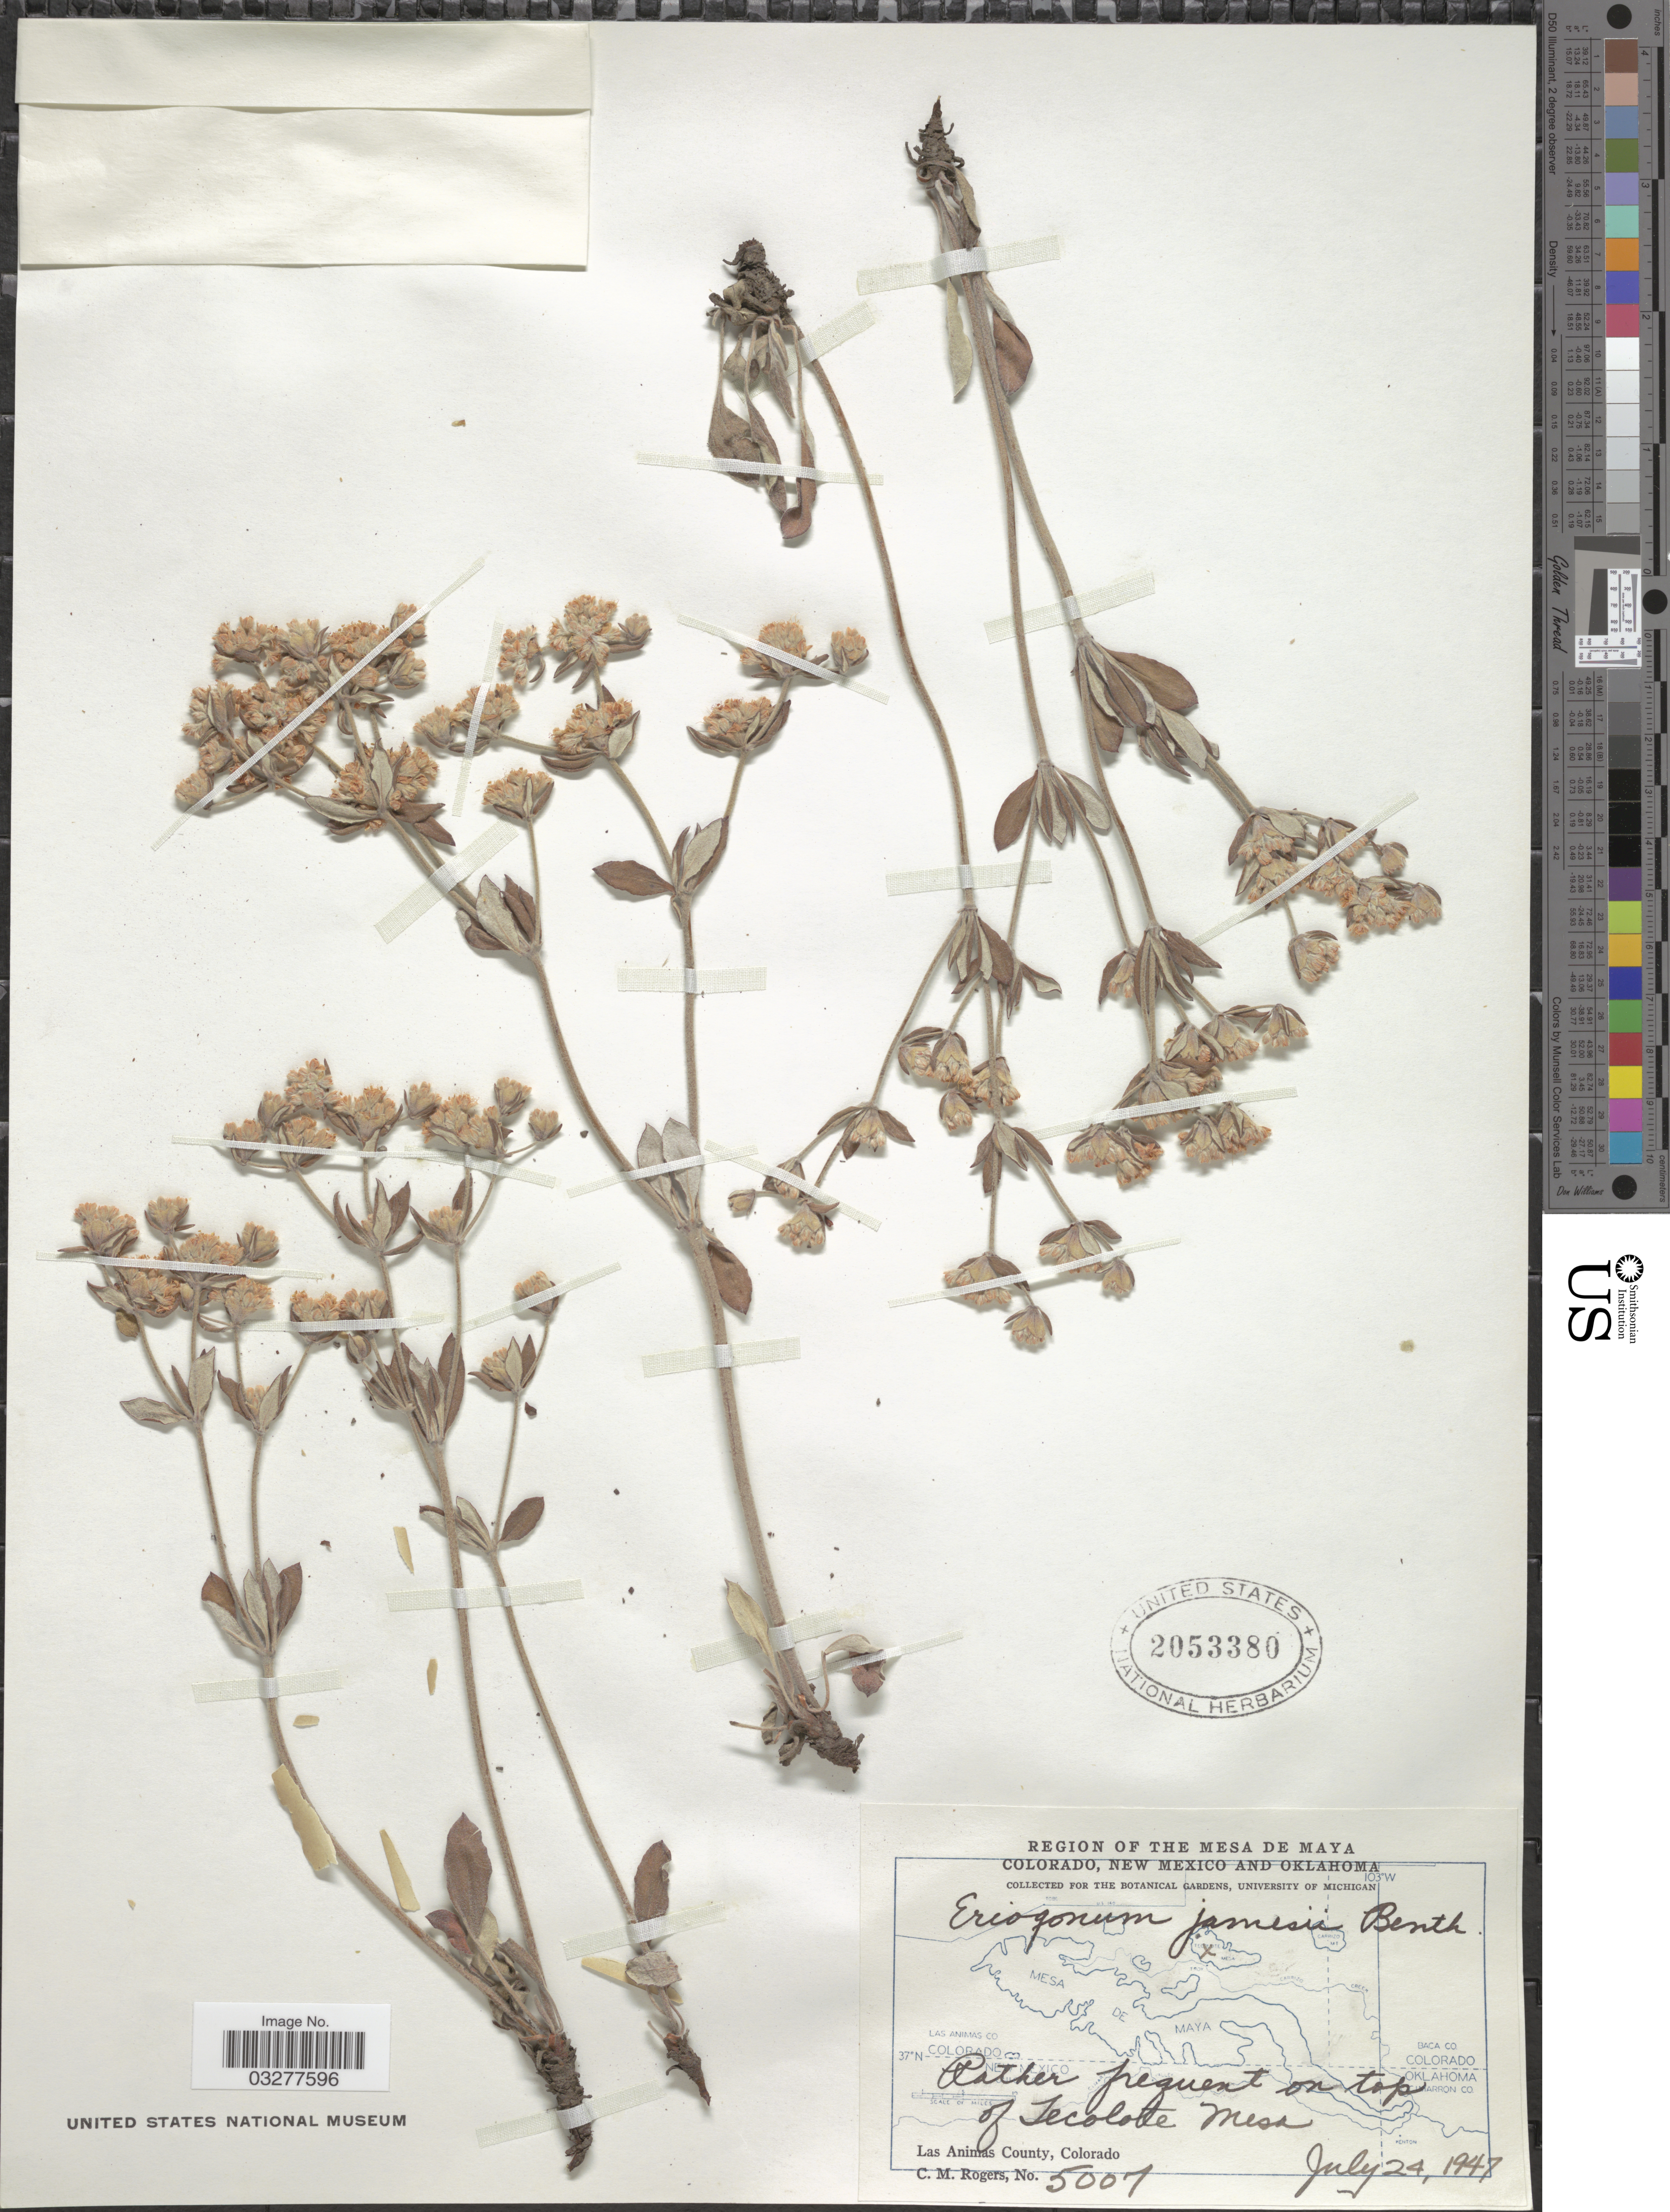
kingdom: Plantae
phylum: Tracheophyta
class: Magnoliopsida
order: Caryophyllales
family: Polygonaceae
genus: Eriogonum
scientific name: Eriogonum jamesii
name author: Benth.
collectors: C. M. Rogers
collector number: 5007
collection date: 1947-07-24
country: United States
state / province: Colorado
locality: Region of The Mesa de Maya, Rather frequent on top of Tecolote Mesa, Las Animas County.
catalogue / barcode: US 2053380